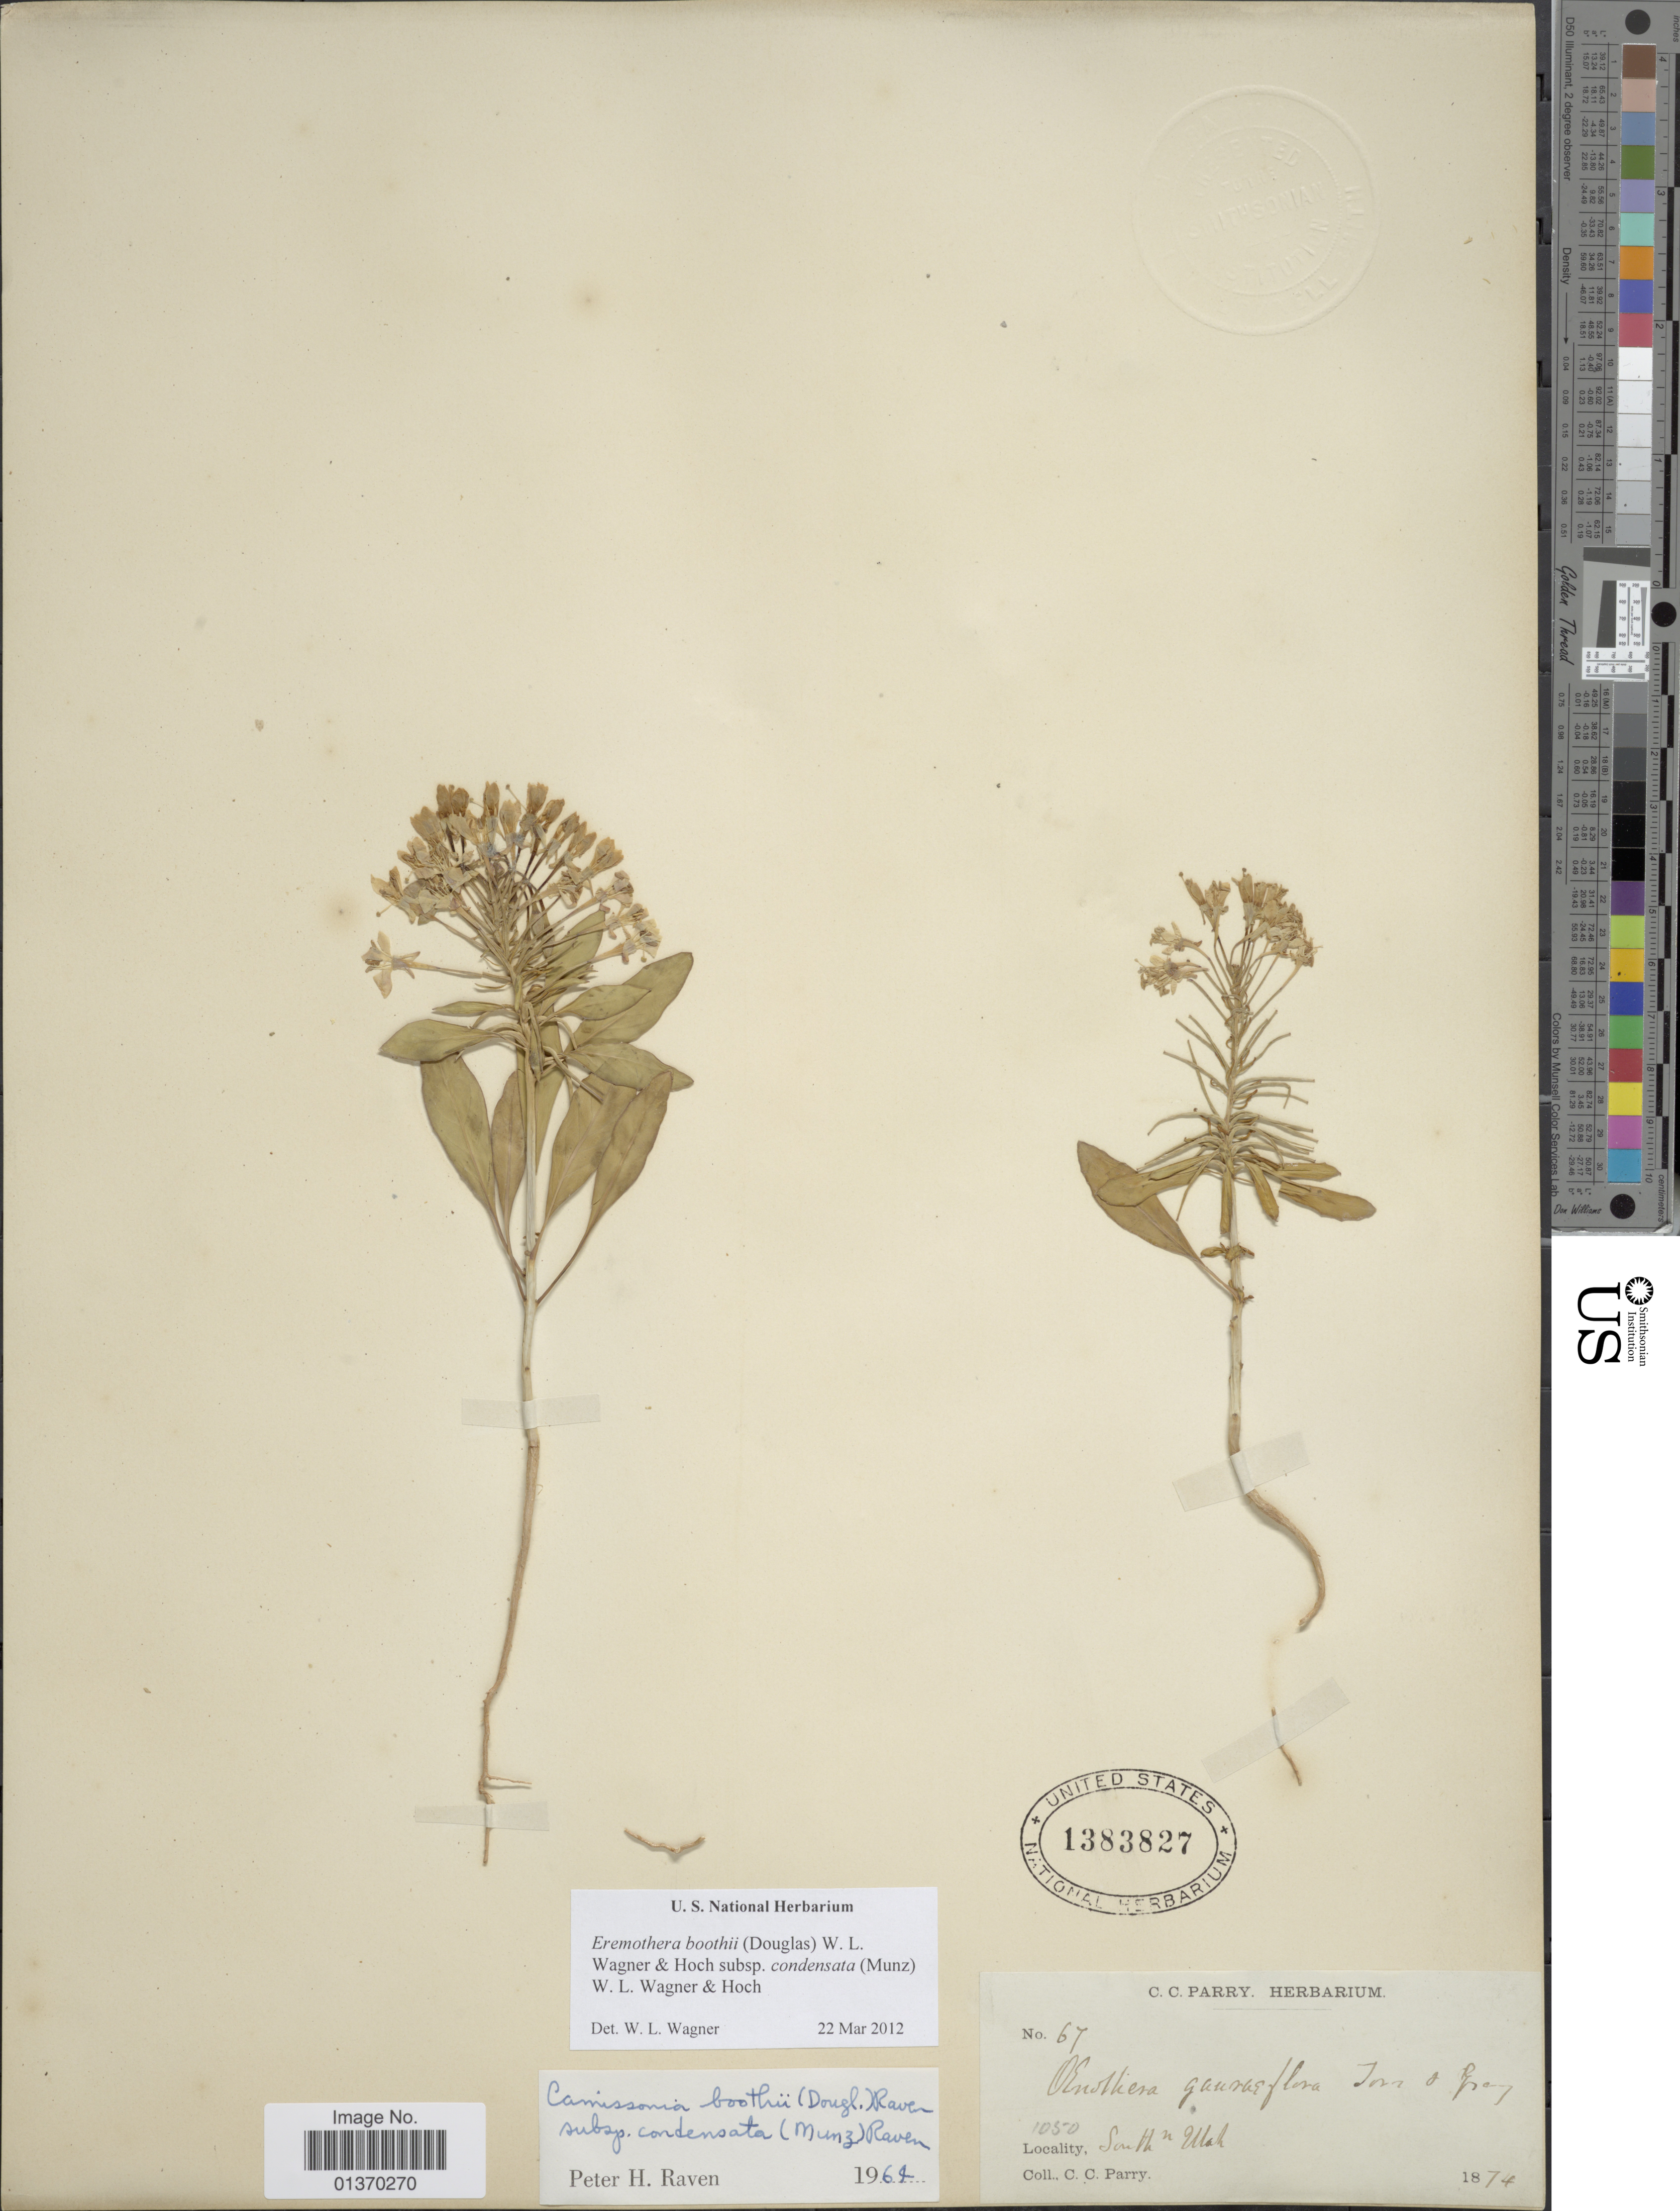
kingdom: Plantae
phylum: Tracheophyta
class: Magnoliopsida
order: Myrtales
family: Onagraceae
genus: Eremothera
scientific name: Eremothera boothii subsp. condensata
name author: (Munz) W.L. Wagner & Hoch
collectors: C. C. Parry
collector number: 67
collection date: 1874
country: United States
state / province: Utah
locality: Southn Utah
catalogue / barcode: US 1383827